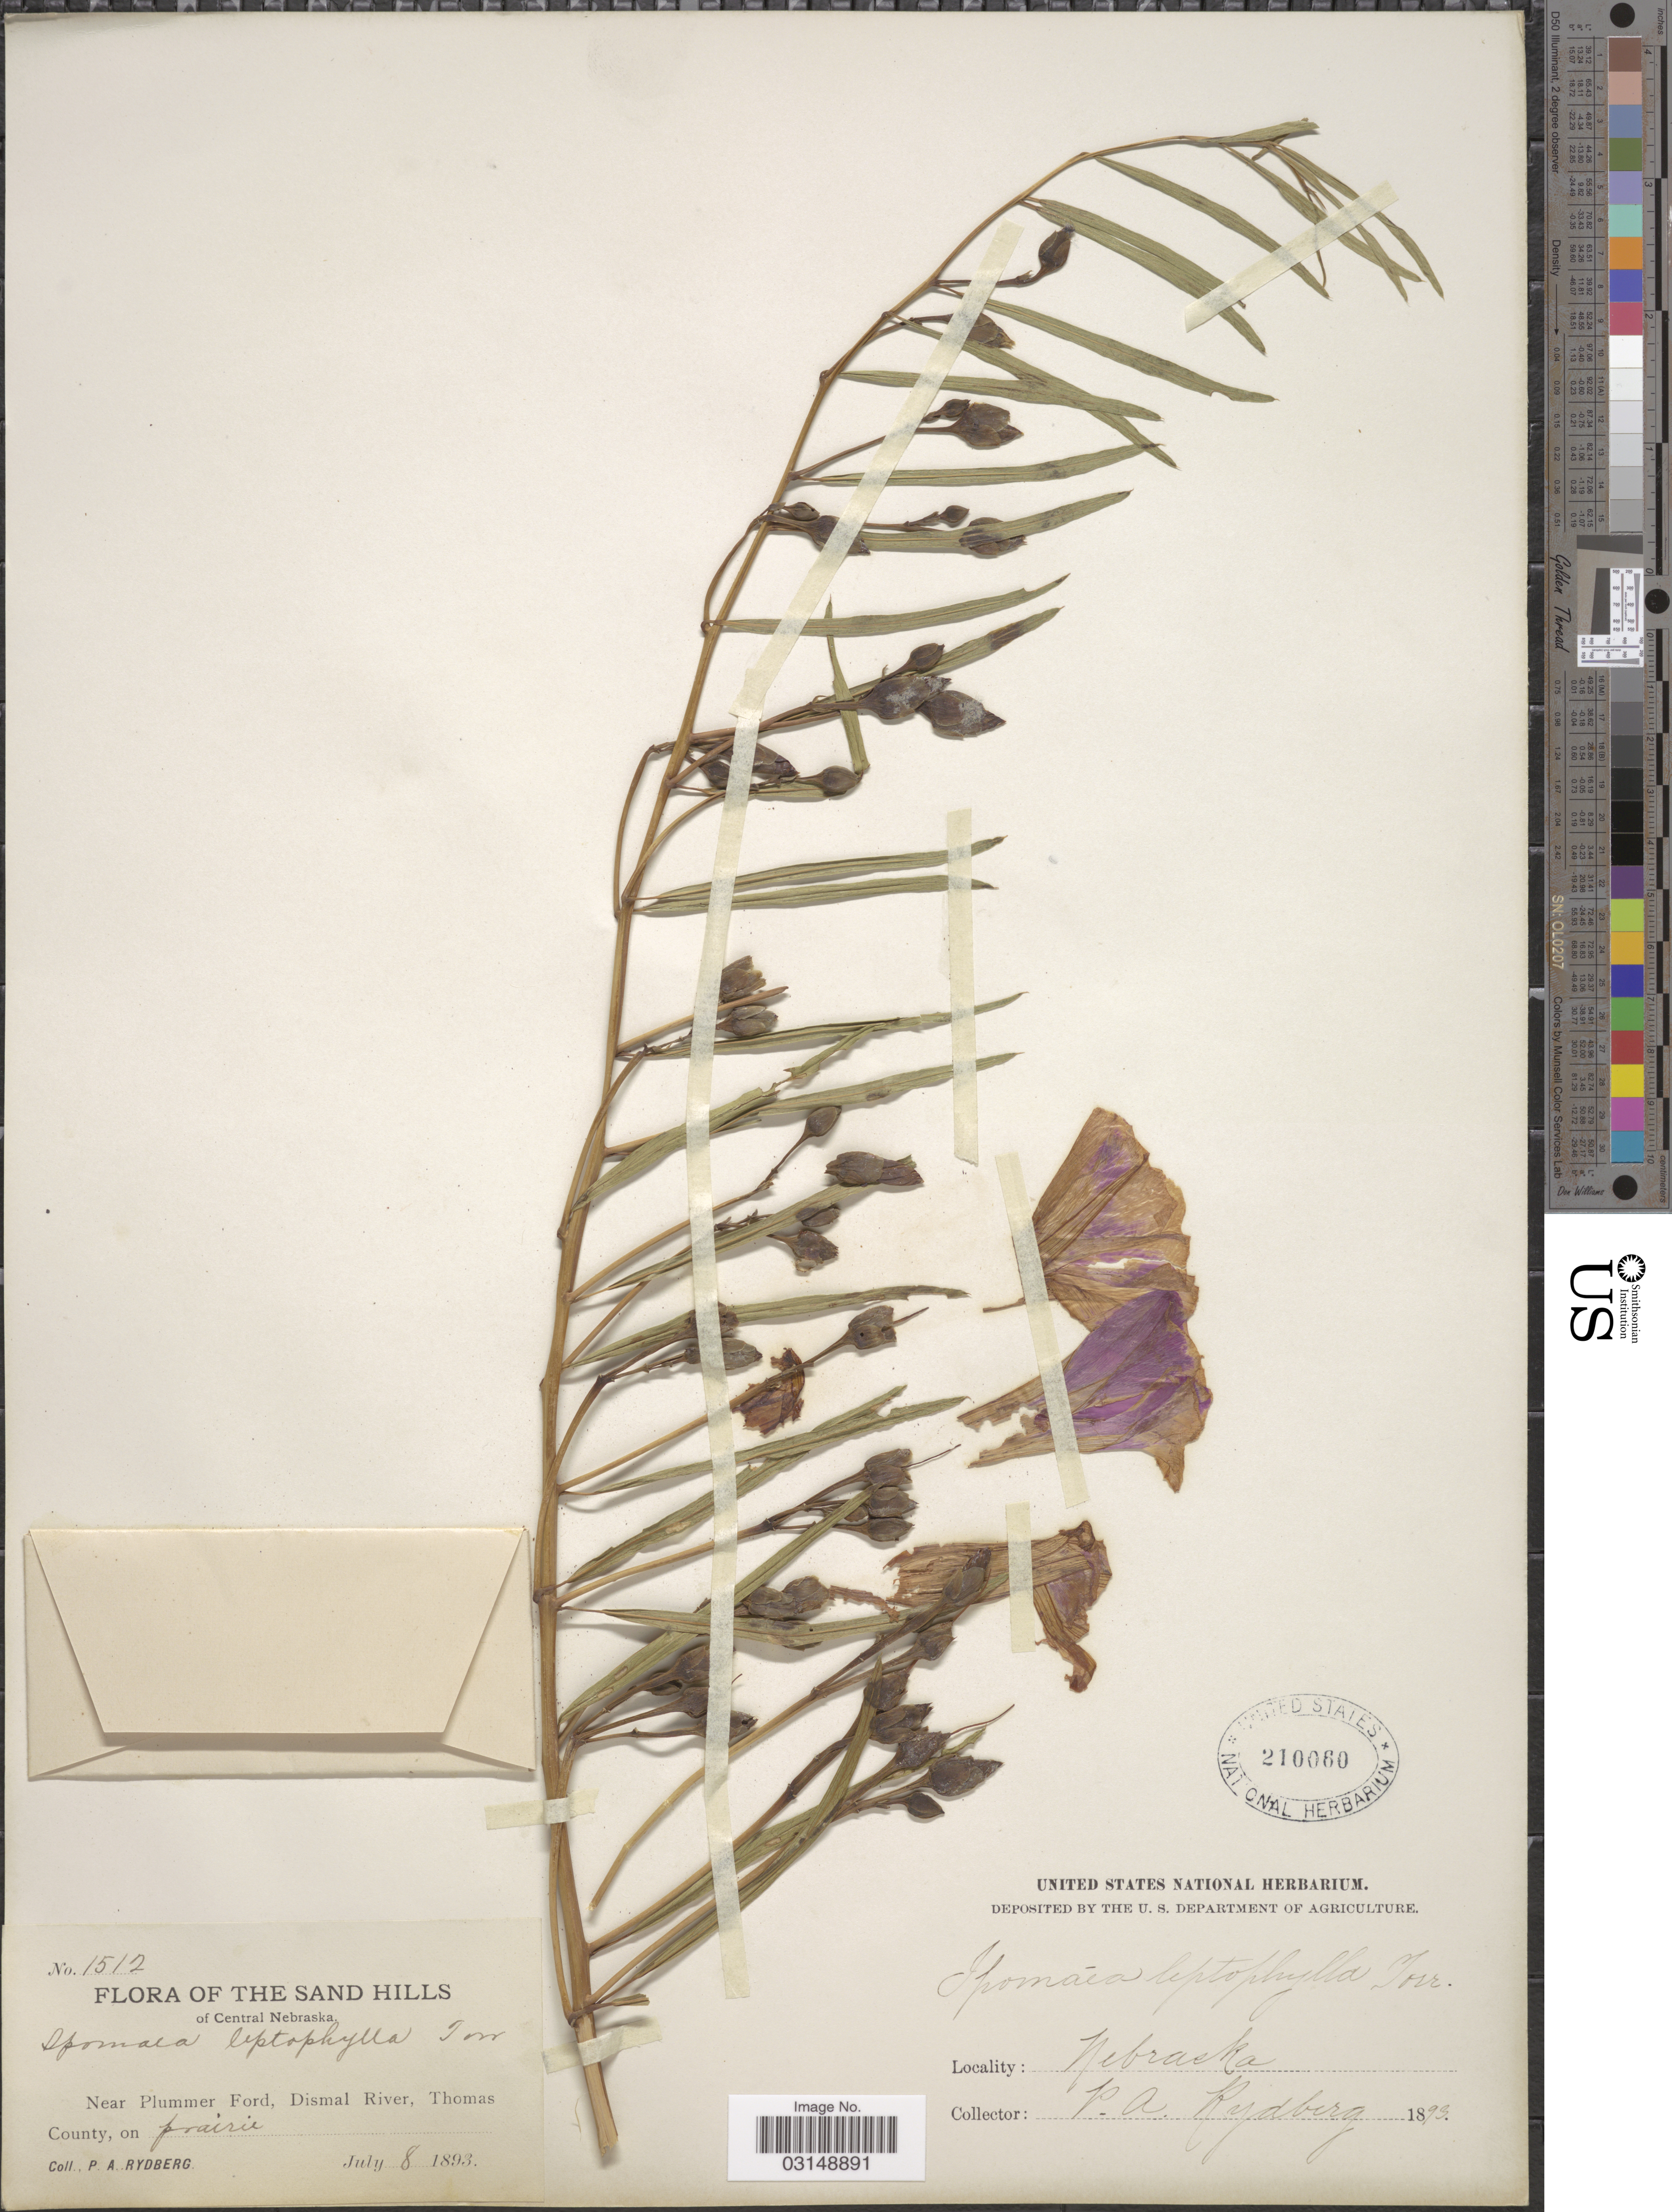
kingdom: Plantae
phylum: Tracheophyta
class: Magnoliopsida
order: Solanales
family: Convolvulaceae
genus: Ipomoea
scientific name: Ipomoea leptophylla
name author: Torr.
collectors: P. A. Rydberg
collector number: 1512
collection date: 1893-07-08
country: United States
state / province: Nebraska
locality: The Sand hills of Central Nebraska. Near Plummer Ford, Dismal River, Thomas County.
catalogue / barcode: US 210060